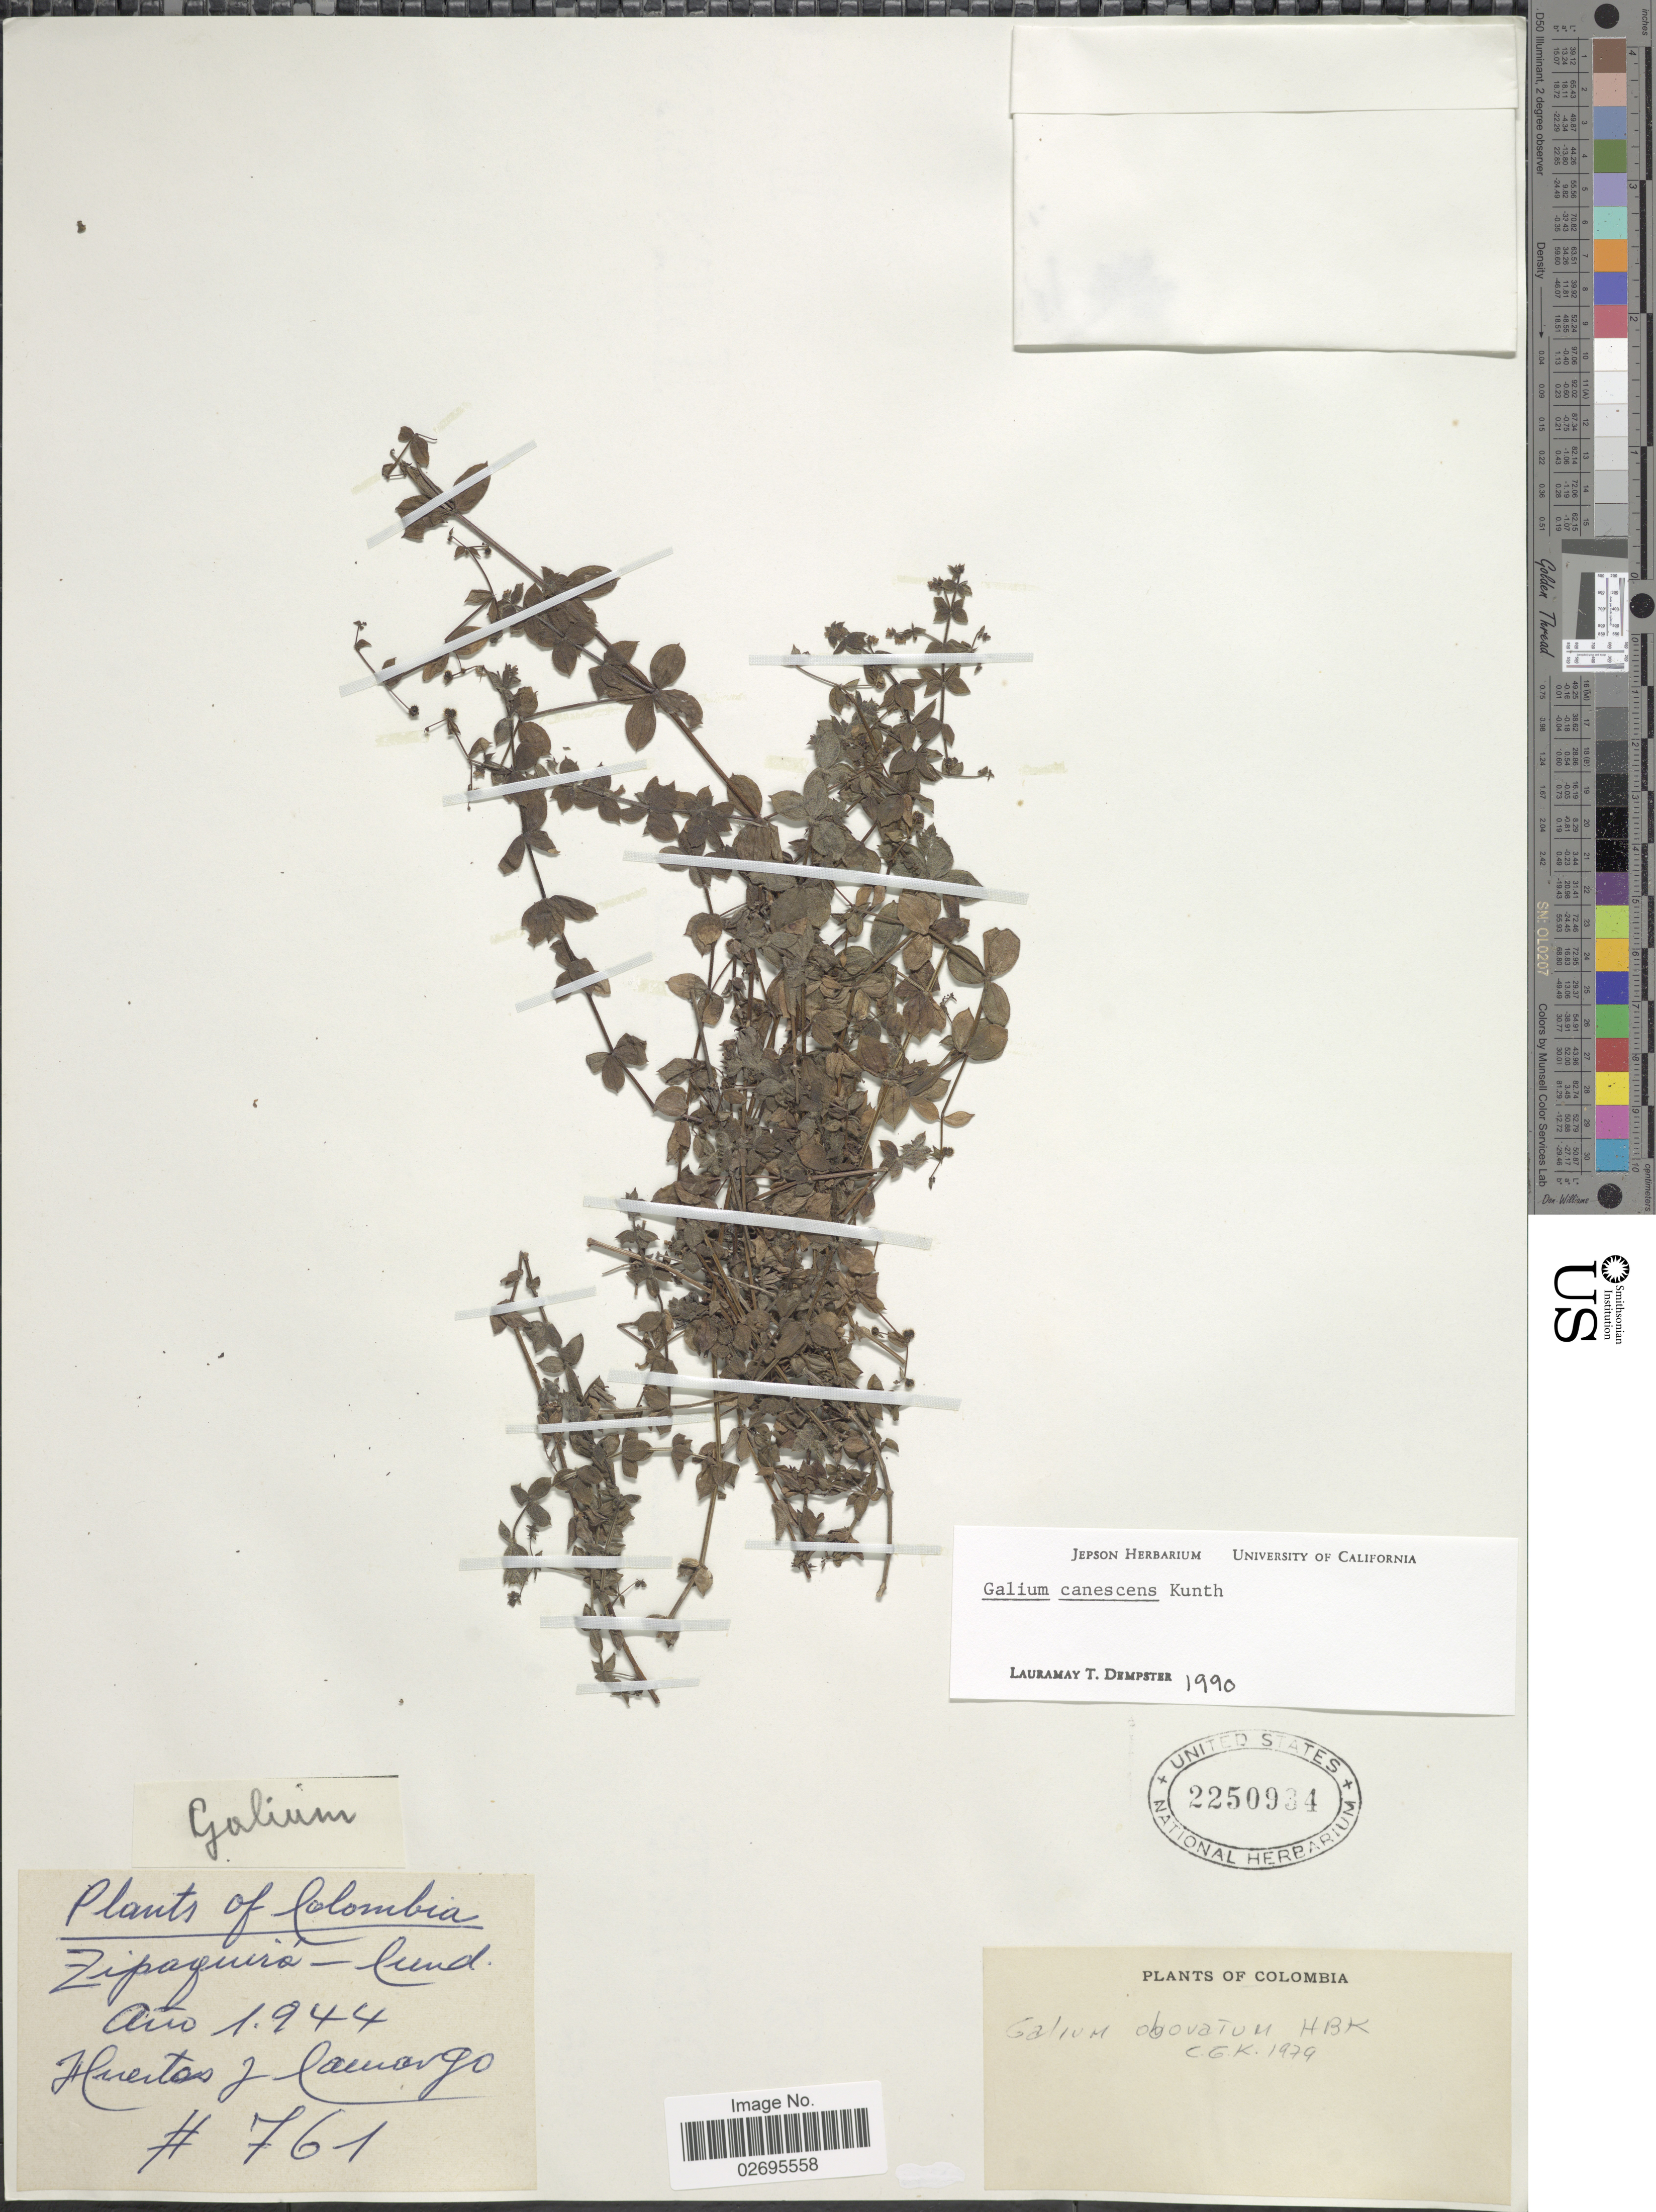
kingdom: Plantae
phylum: Tracheophyta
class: Magnoliopsida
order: Gentianales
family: Rubiaceae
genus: Galium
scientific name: Galium canescens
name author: Kunth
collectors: H. Camargo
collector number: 761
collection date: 1944-08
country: Colombia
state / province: Cundinamarca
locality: Zipaquira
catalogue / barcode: US 2250934